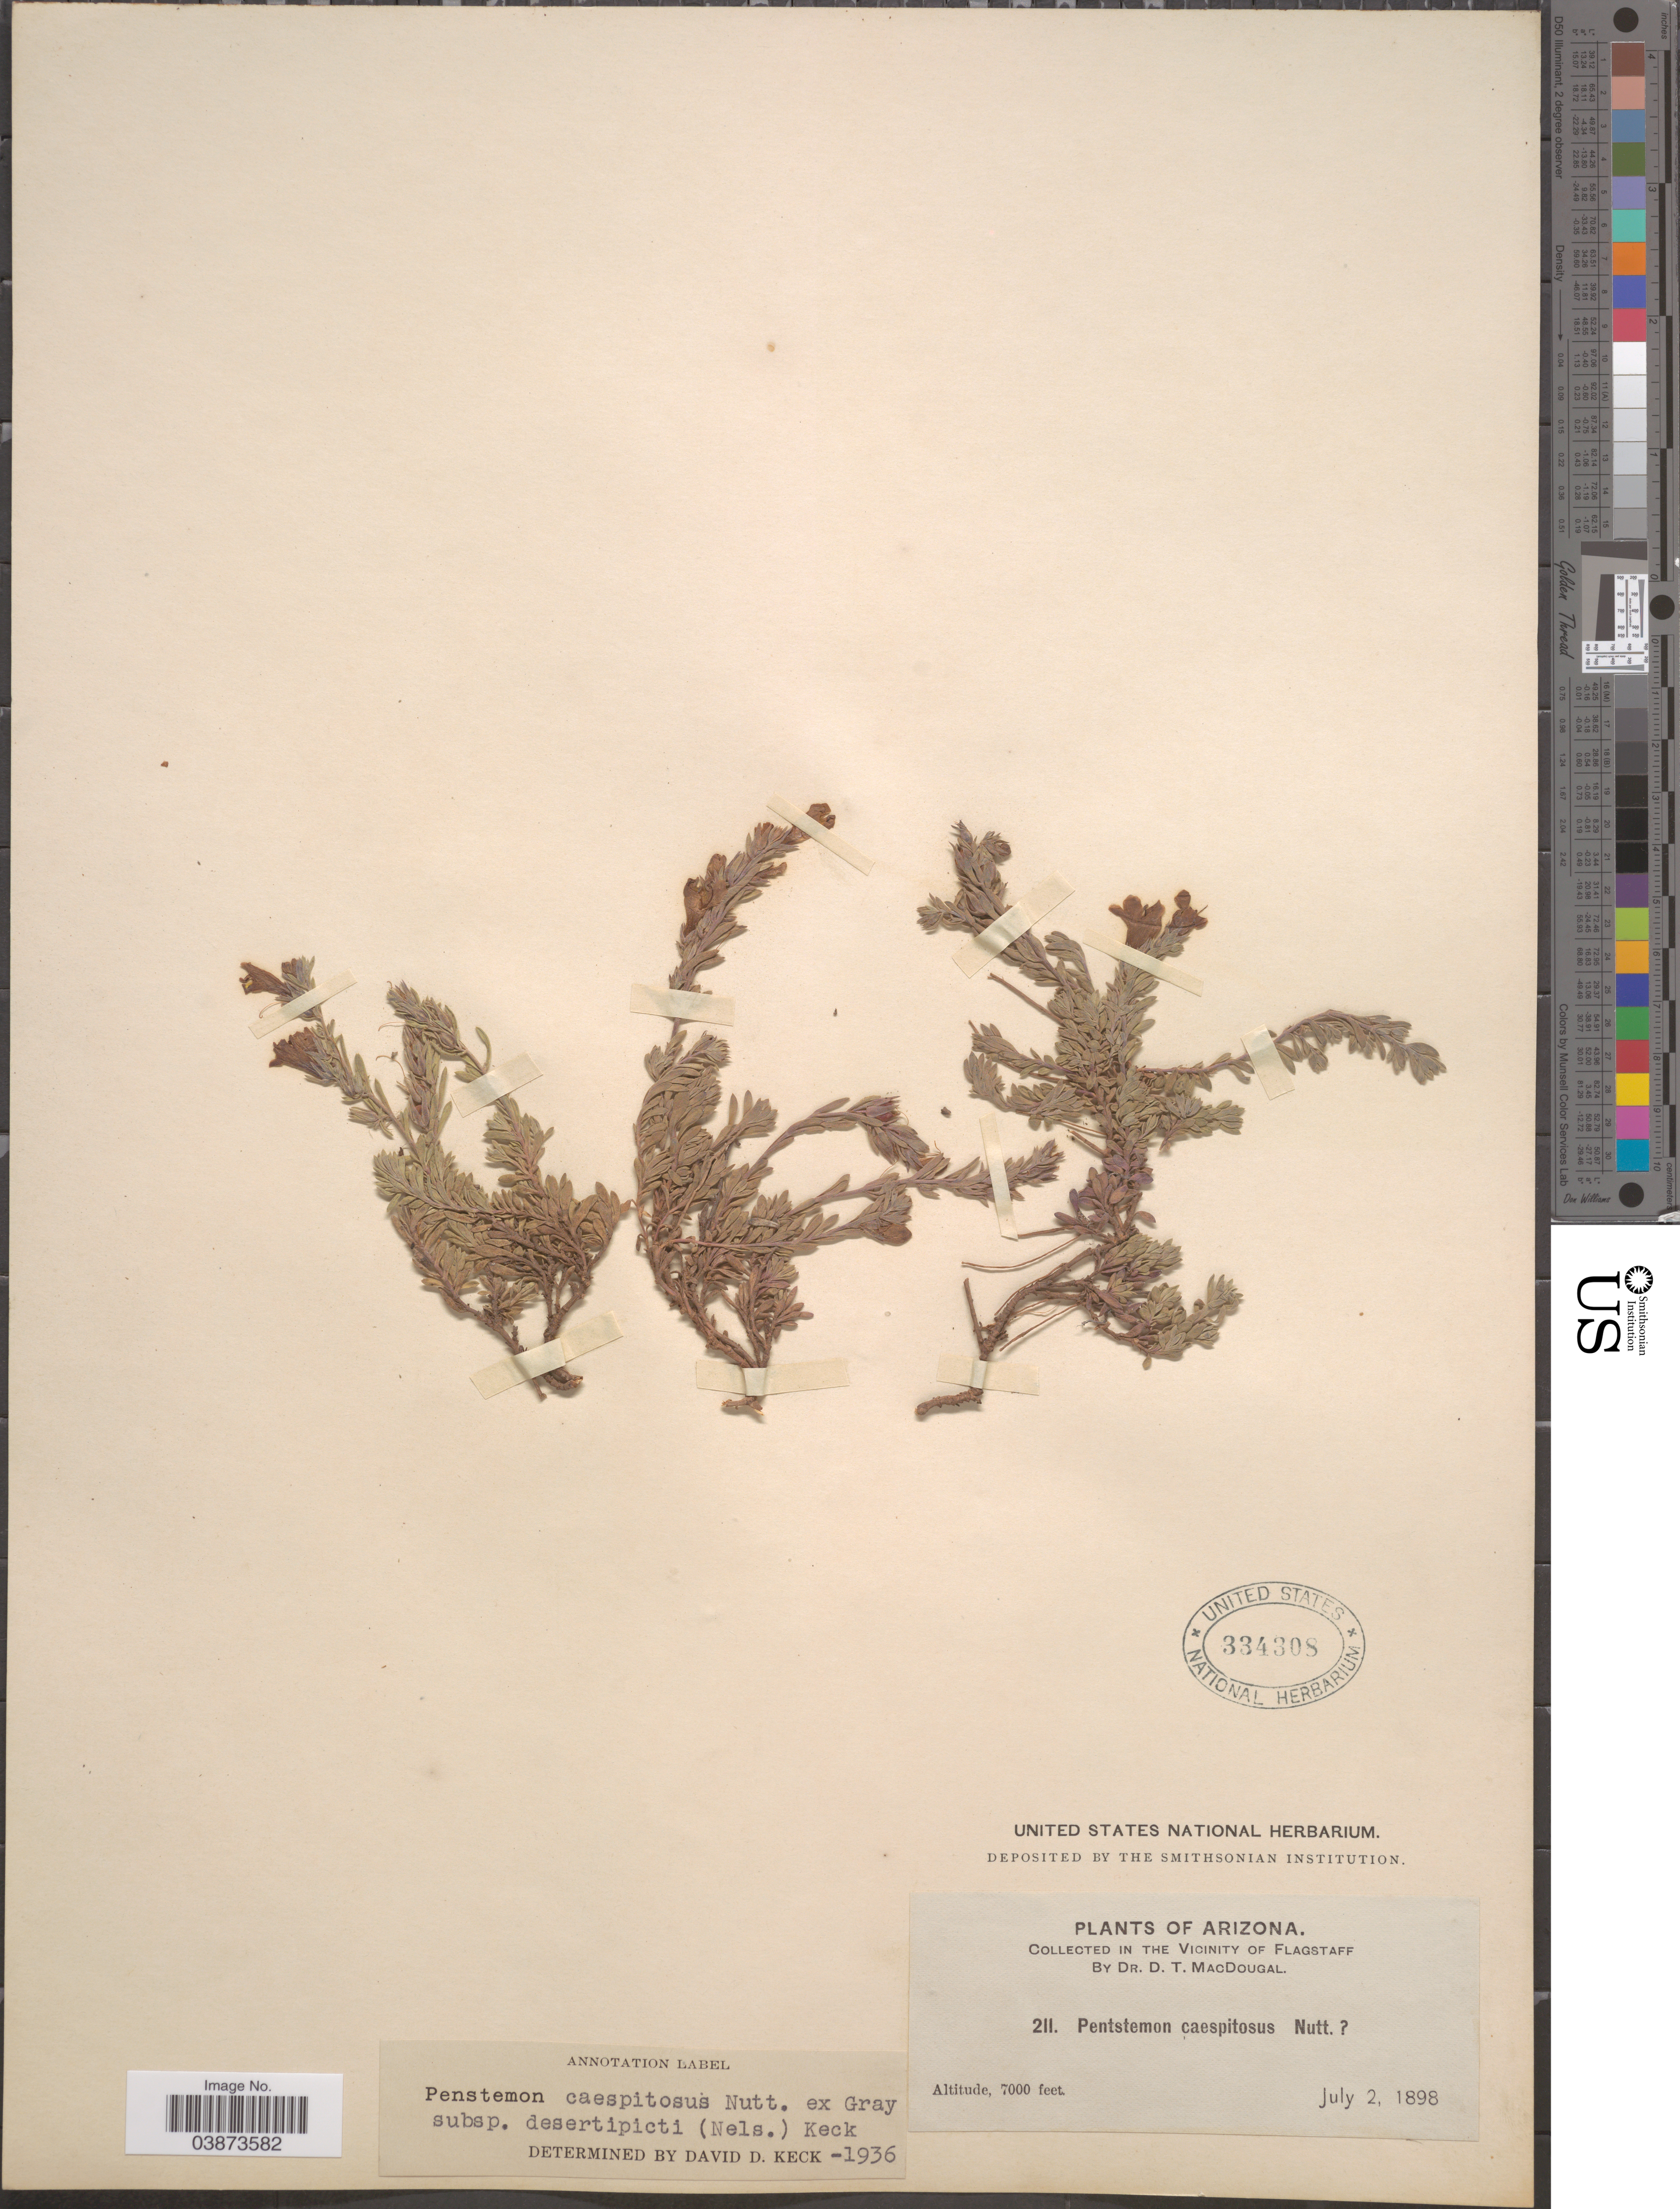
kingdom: Plantae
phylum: Tracheophyta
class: Magnoliopsida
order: Lamiales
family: Plantaginaceae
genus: Penstemon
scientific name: Penstemon caespitosus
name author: Nutt. ex A. Gray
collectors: D. T. MacDougal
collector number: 211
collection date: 1898-07-02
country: United States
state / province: Arizona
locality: In the Vicinity of Flagstaff.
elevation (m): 2134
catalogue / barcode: US 334308